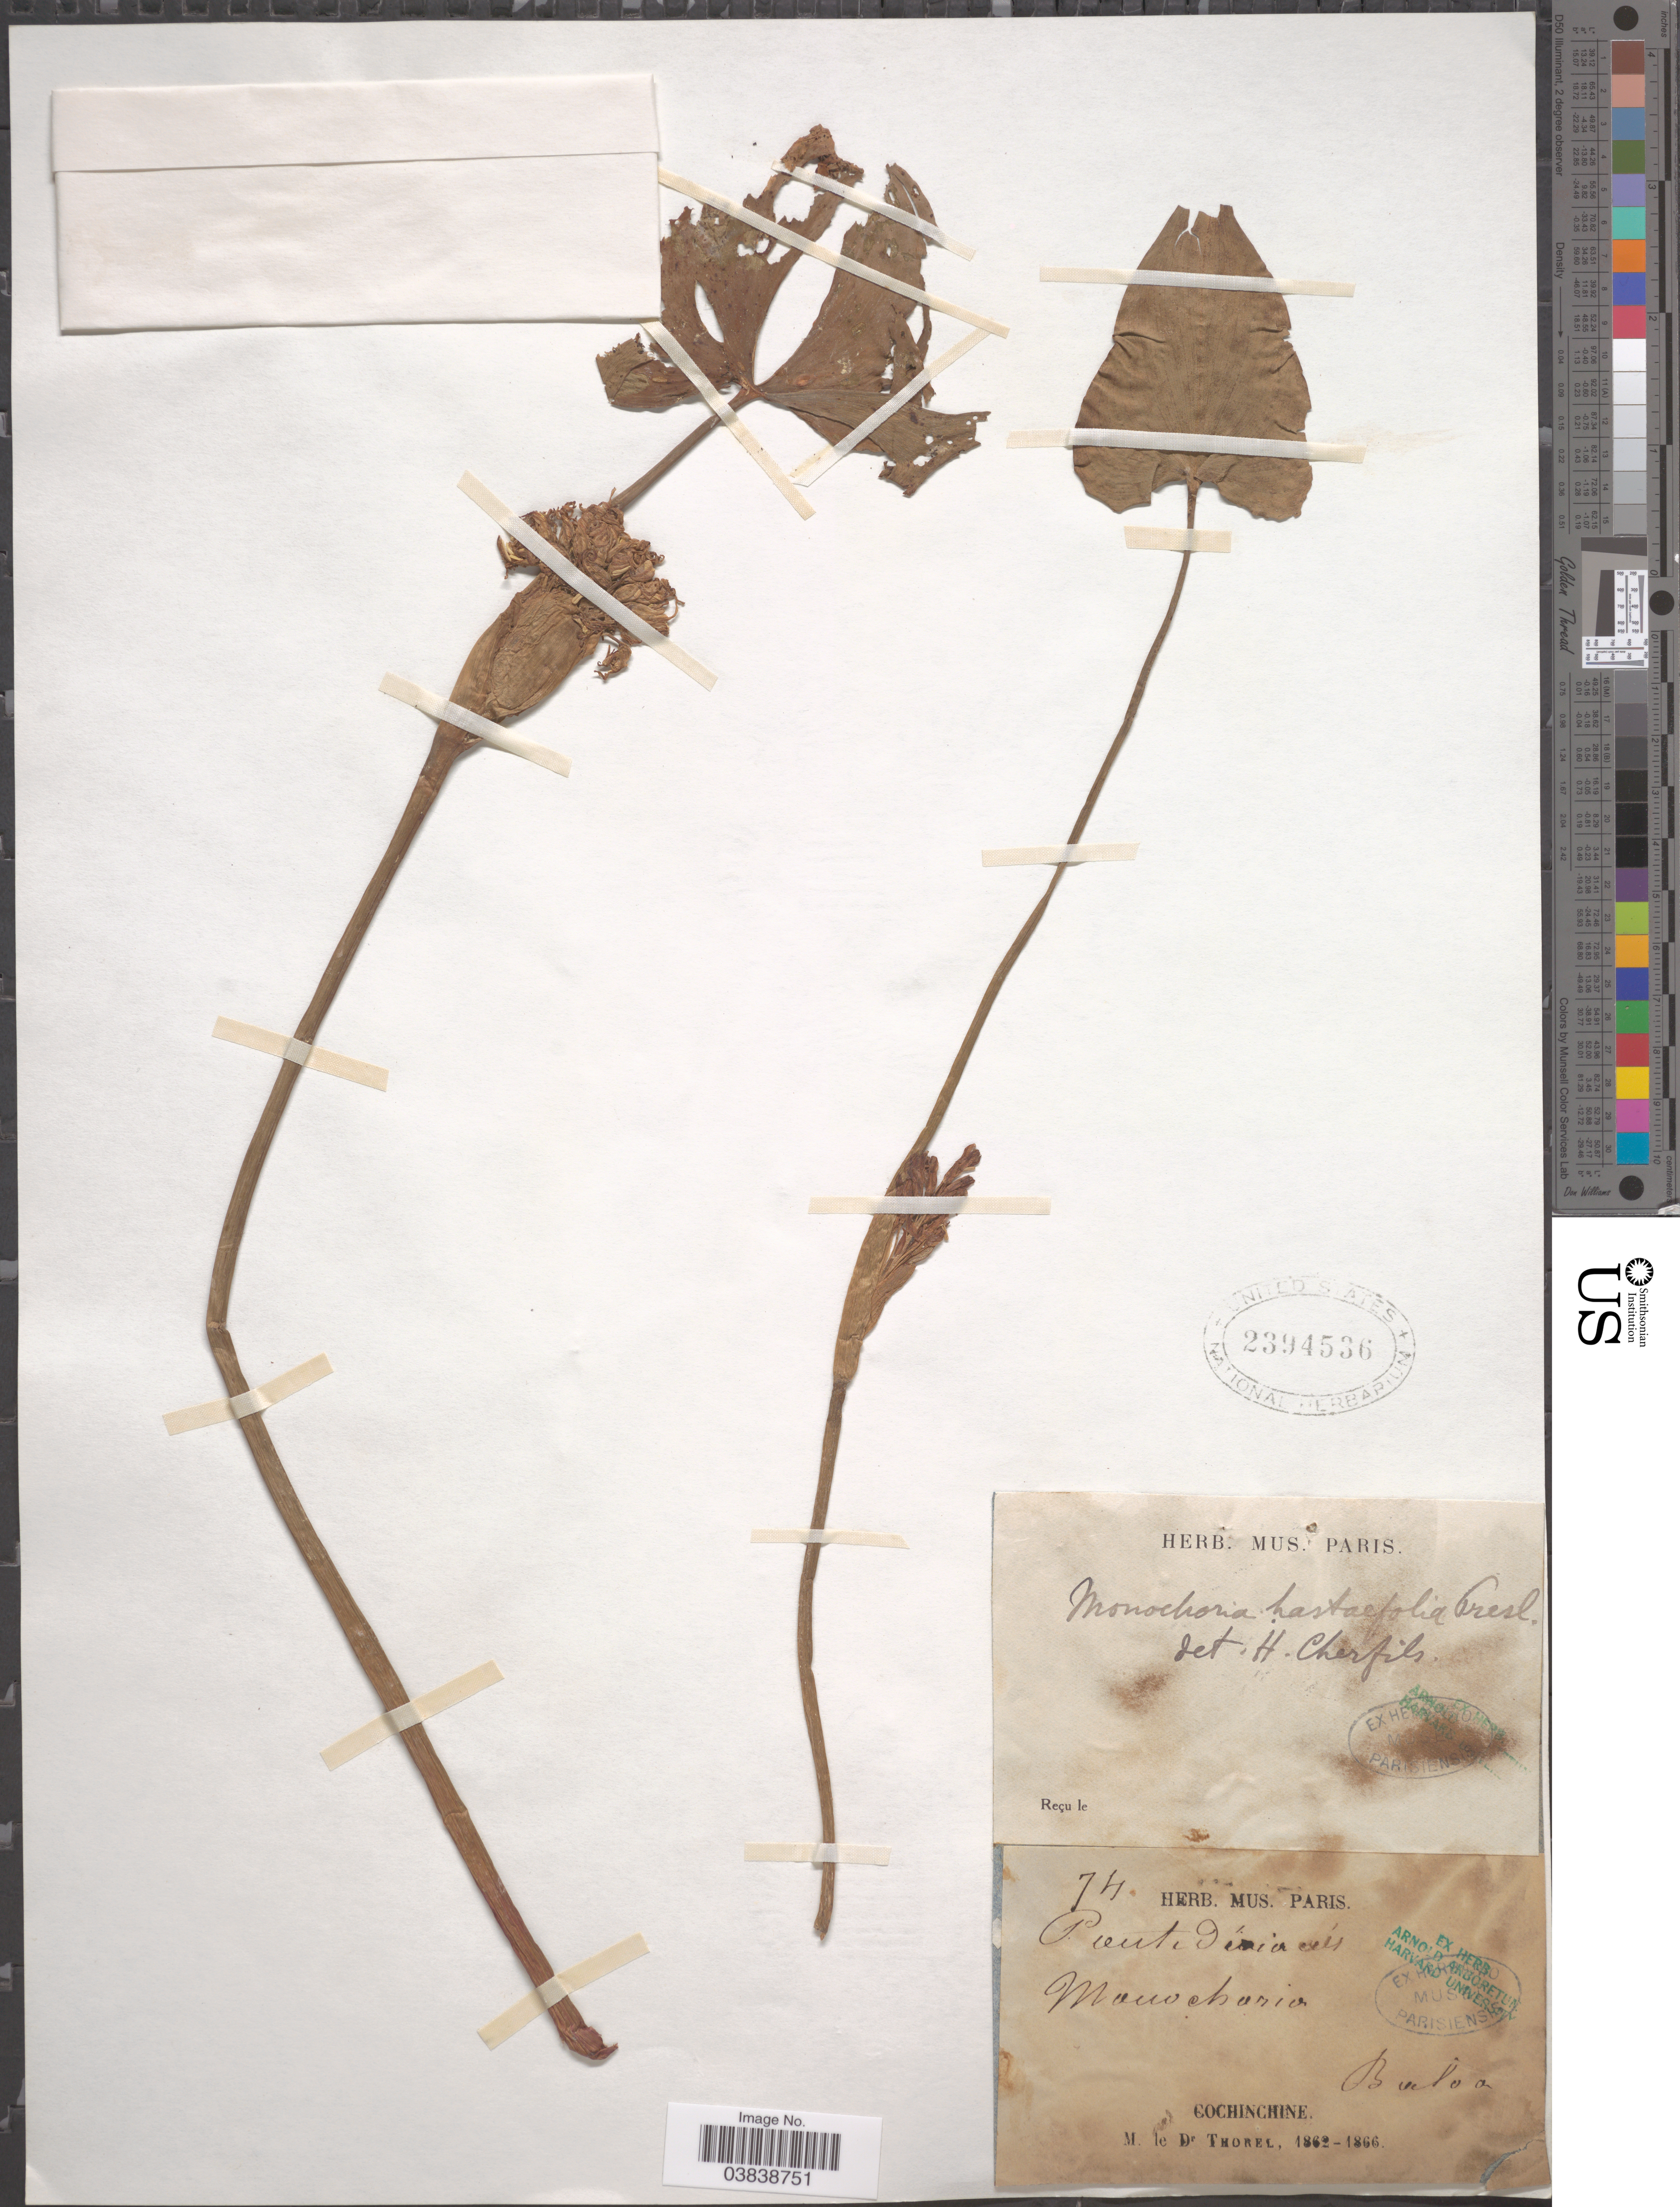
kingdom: Plantae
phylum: Tracheophyta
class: Liliopsida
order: Commelinales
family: Pontederiaceae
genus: Monochoria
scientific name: Monochoria hastifolia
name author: C. Presl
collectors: Thorel, M. "M. [=Monsieur] Thorel" DO NOT USE (error for C. Thorel)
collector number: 74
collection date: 1862/1866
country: Vietnam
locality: Manchuria. Cochinchine. Binloa [interpreted].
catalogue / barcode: US 2394536